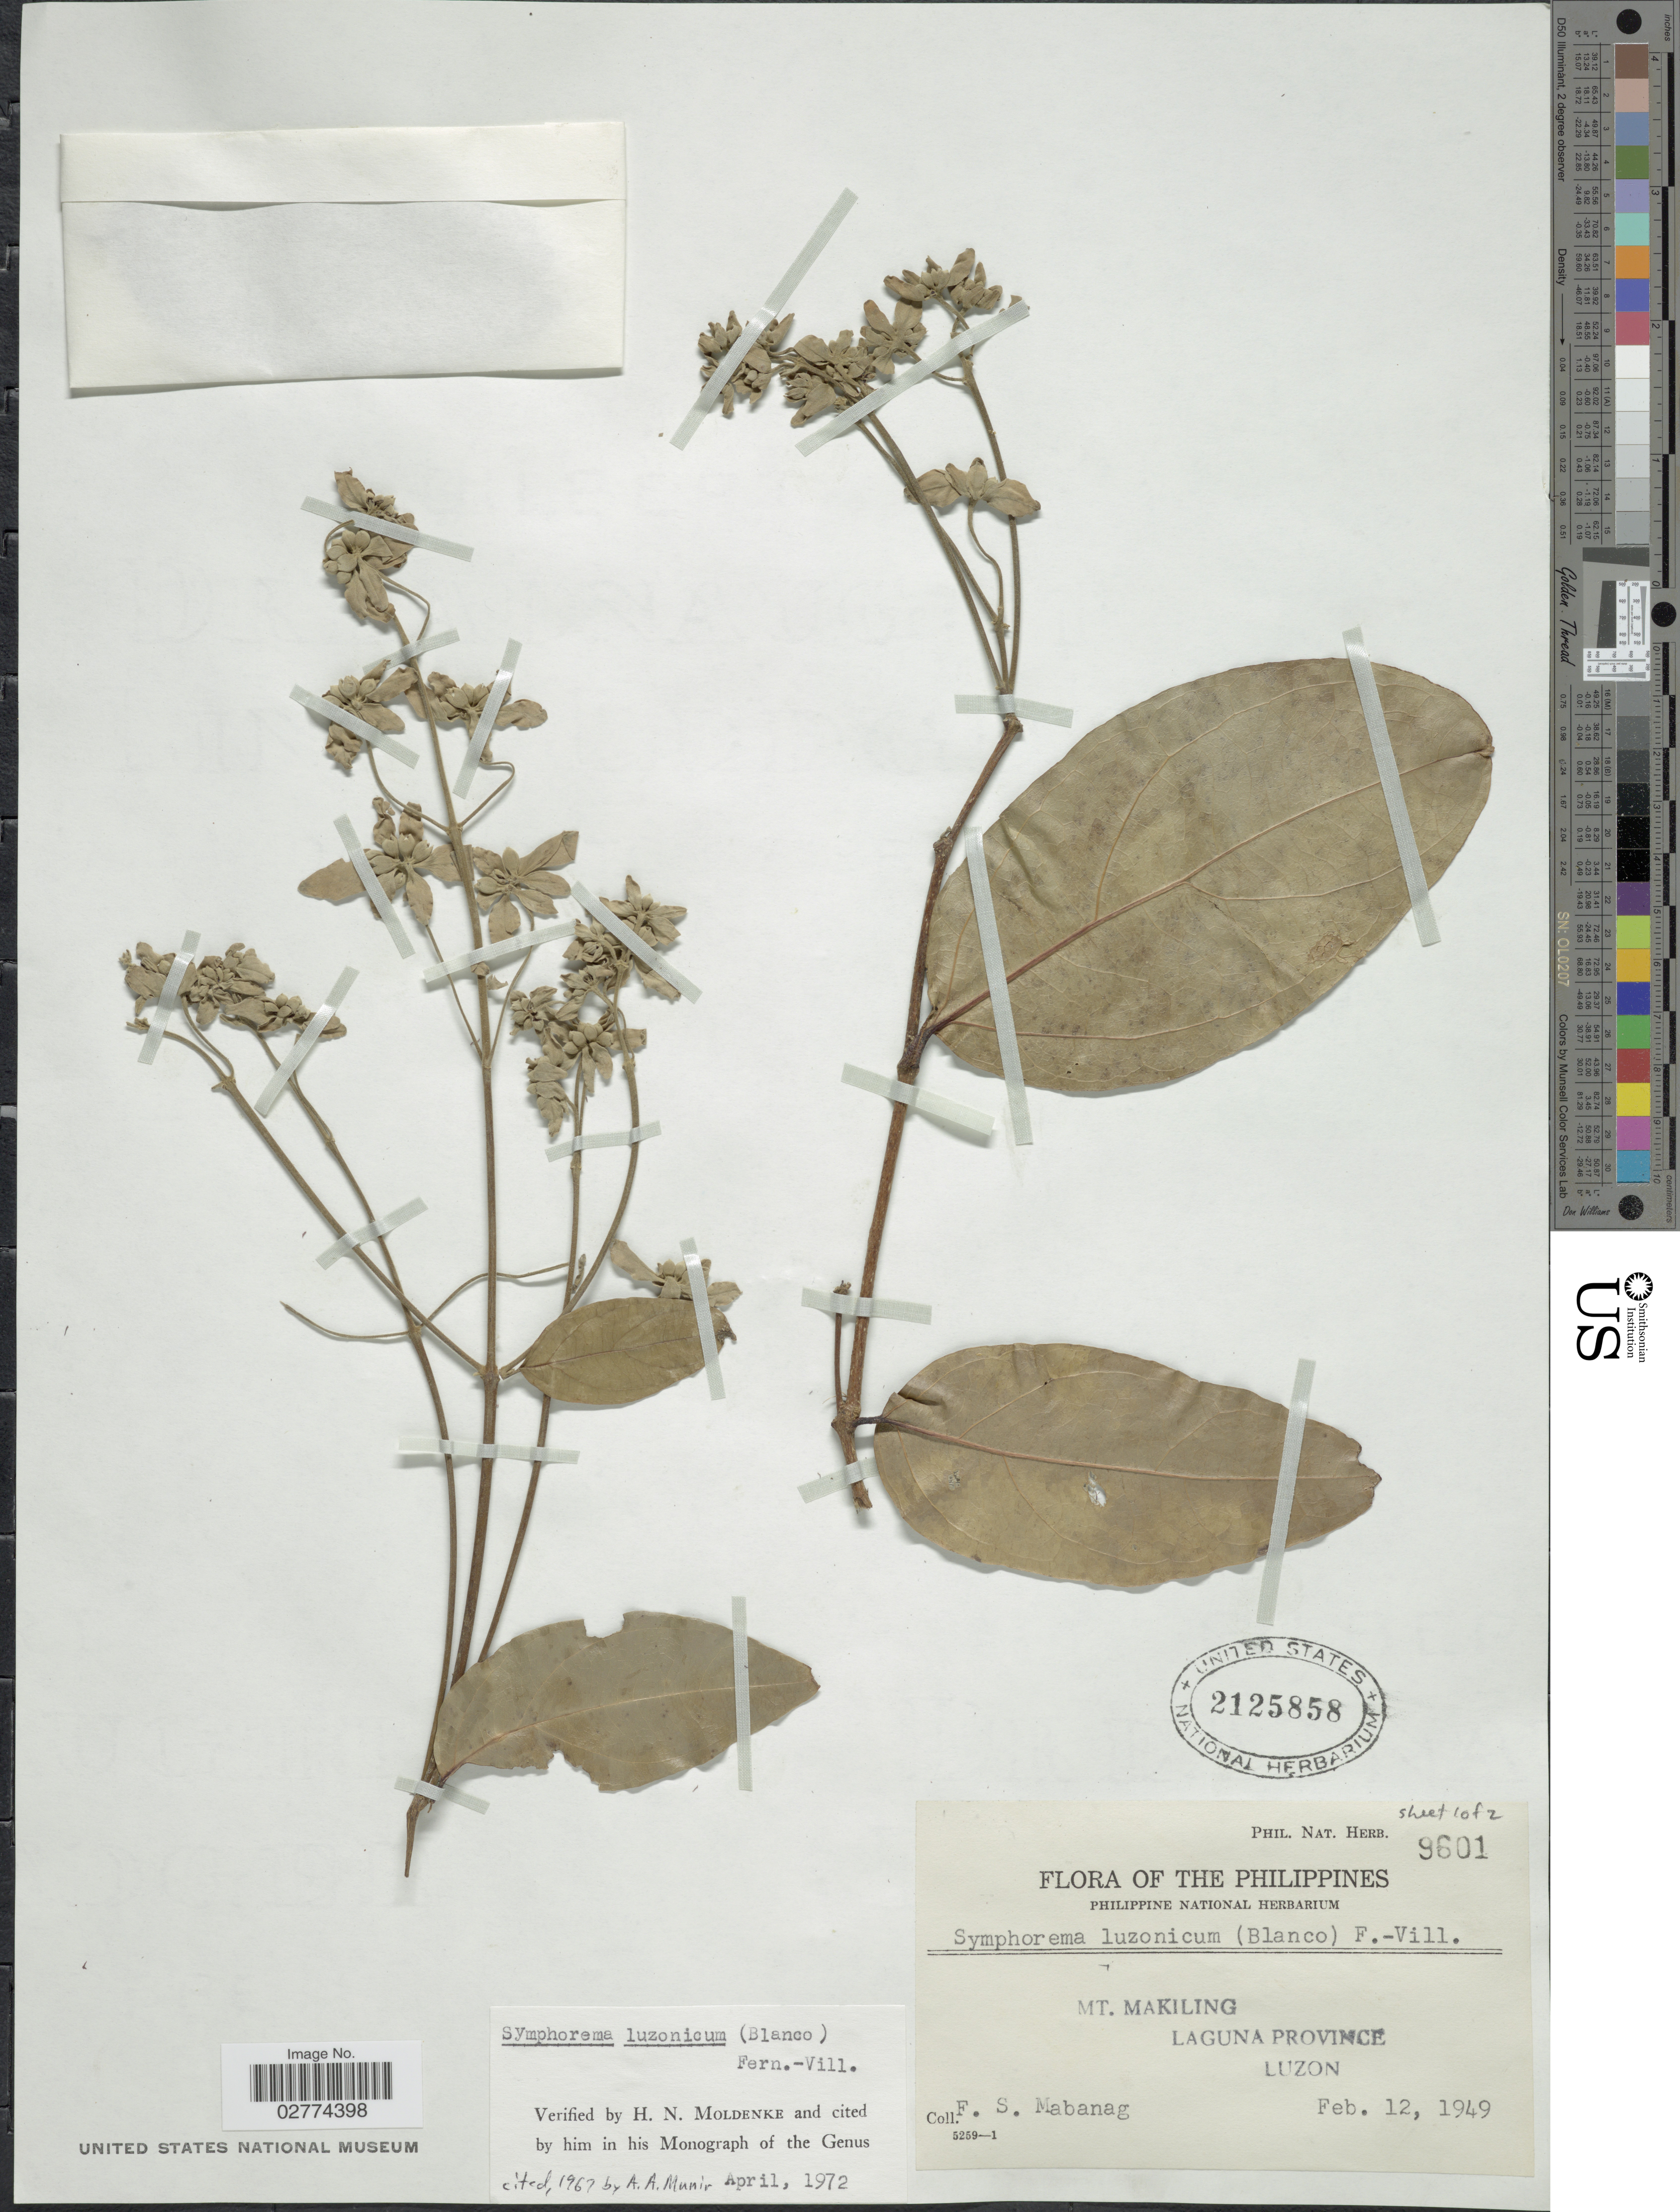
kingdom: Plantae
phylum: Tracheophyta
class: Magnoliopsida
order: Lamiales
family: Lamiaceae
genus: Symphorema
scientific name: Symphorema luzonicum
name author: (Blanco) Fern.-Vill.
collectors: F. Mabanag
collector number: Phil.Nat.Herb.9601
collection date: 1949-02-12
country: Philippines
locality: Mt. Makiling, Laguna Province, Luzon.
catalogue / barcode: US 2125858